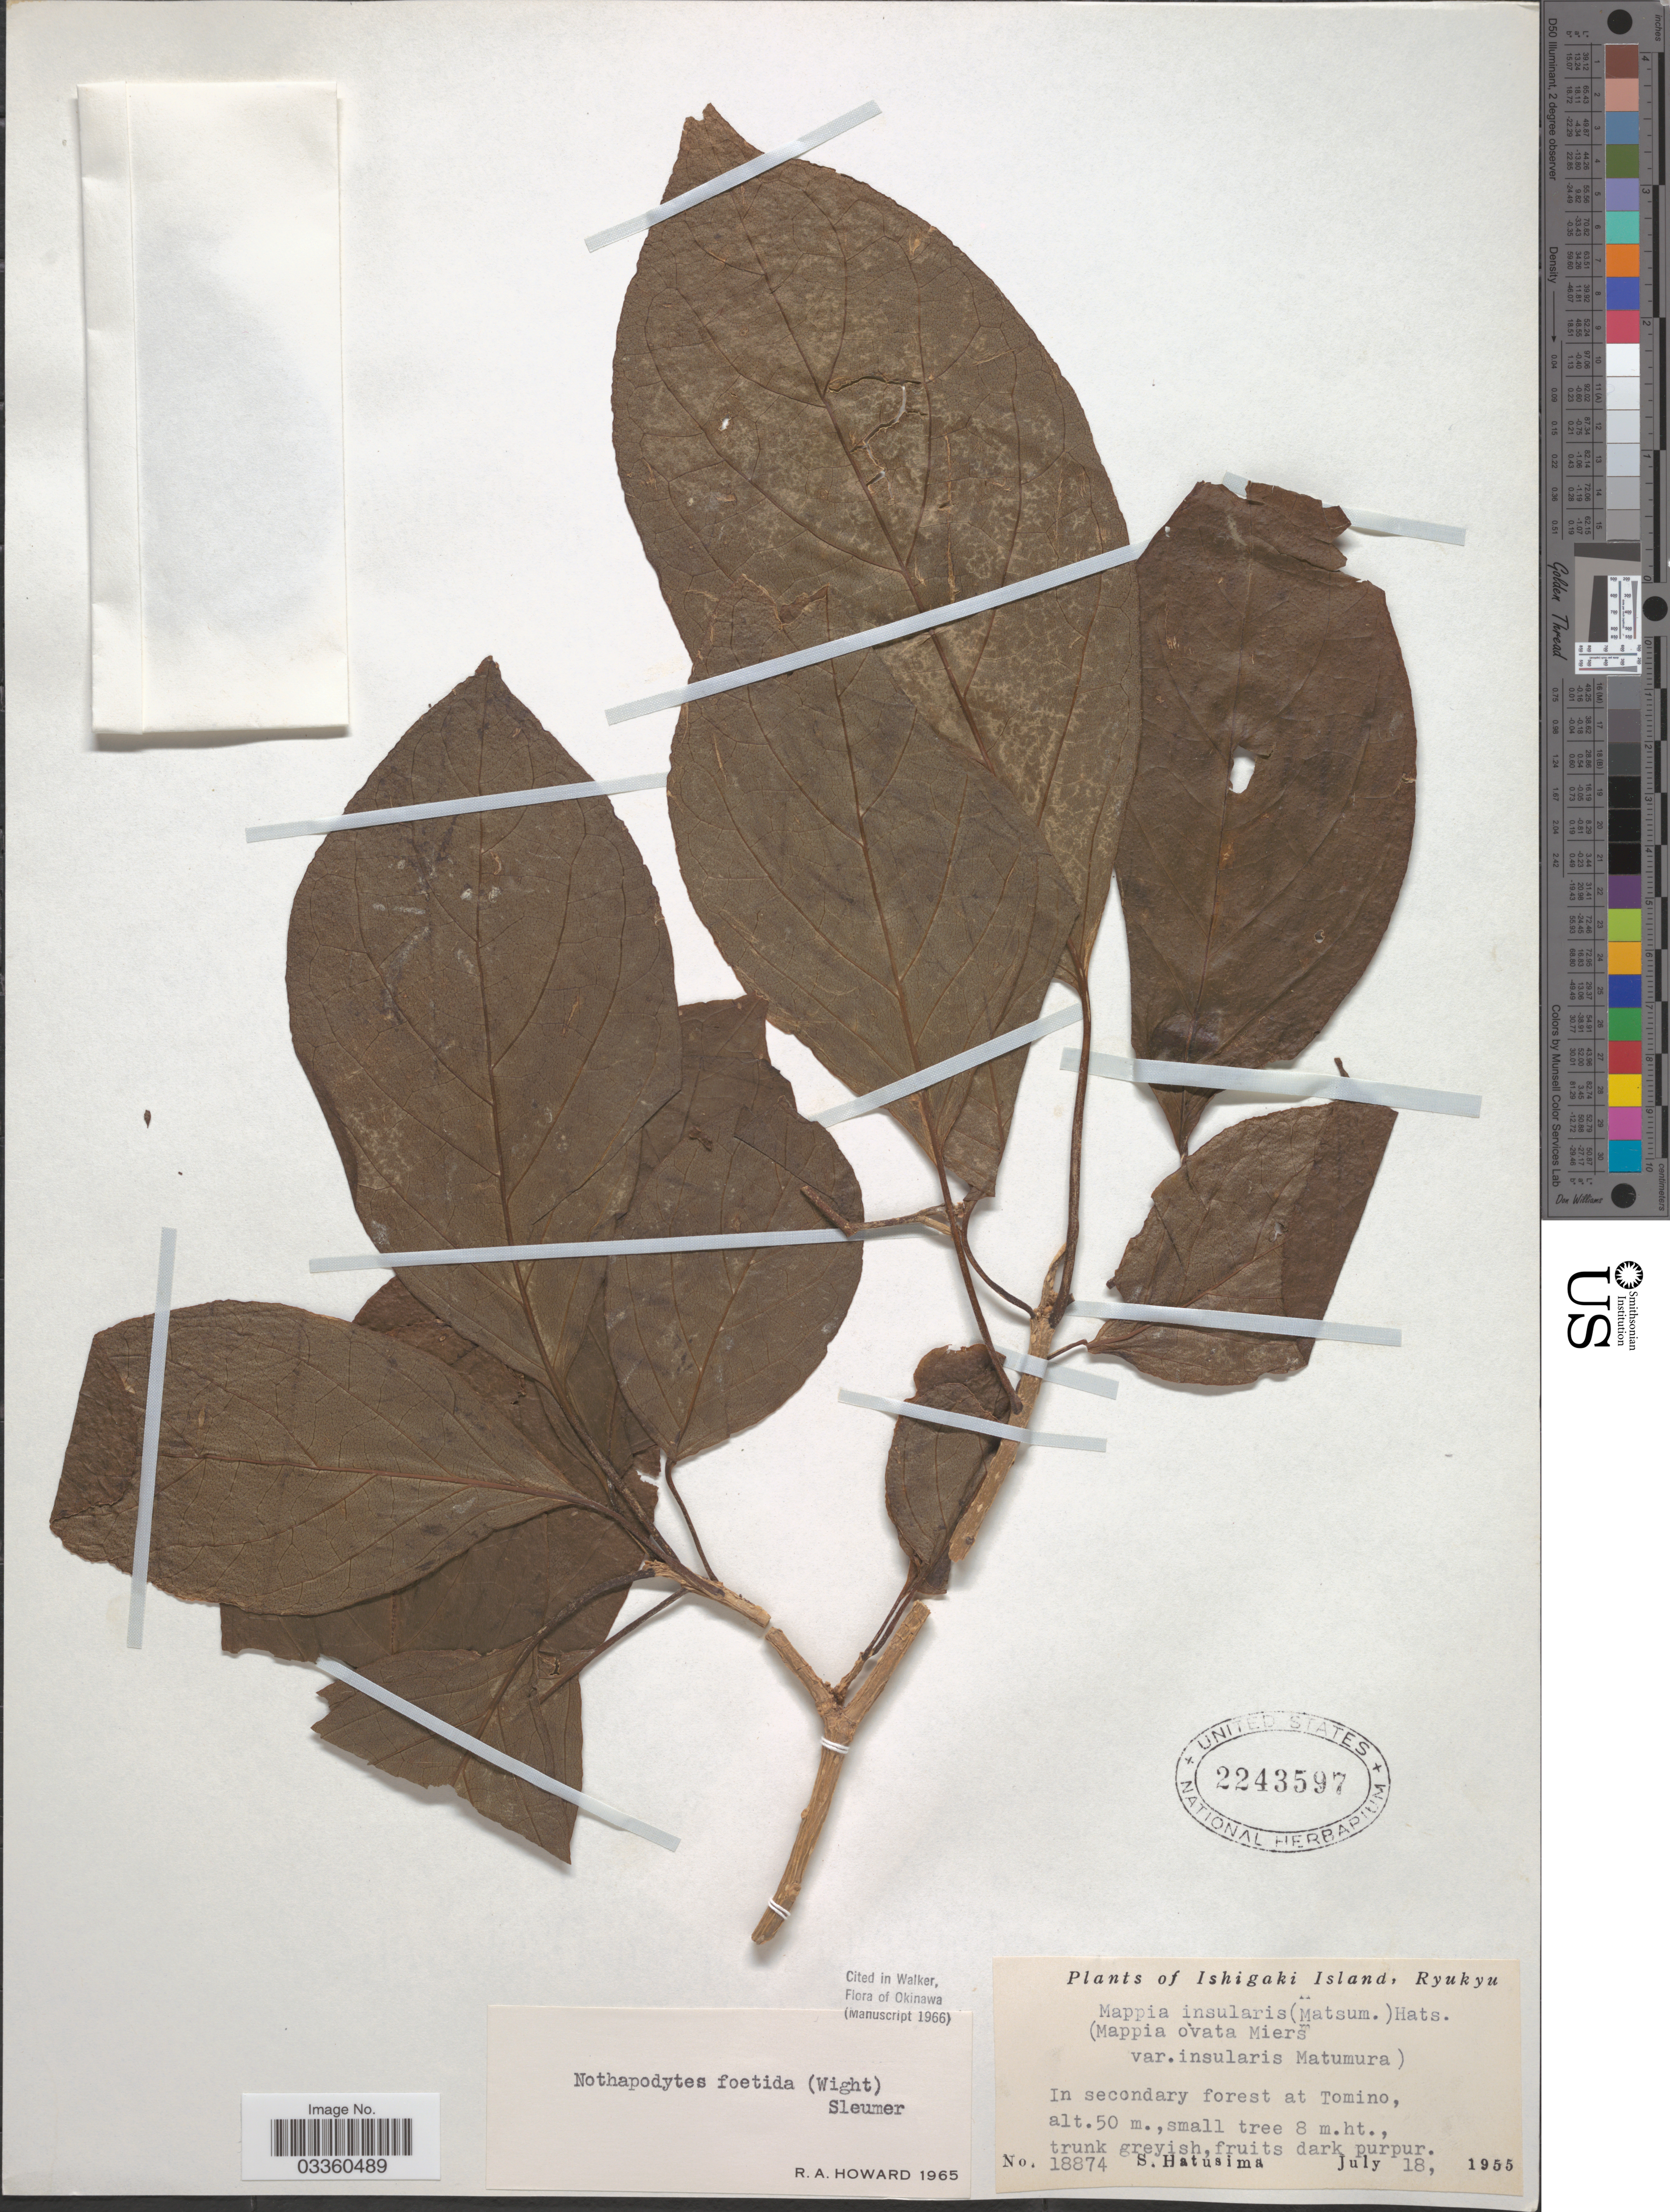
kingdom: Plantae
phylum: Tracheophyta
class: Magnoliopsida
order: Icacinales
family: Icacinaceae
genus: Nothapodytes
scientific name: Nothapodytes foetida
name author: (Wight) Sleumer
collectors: S. Hatusima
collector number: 18874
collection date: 1955-07-18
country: Japan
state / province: Okinawa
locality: Ishigaki Island, Ryukyu. In secondary forest at Tomino.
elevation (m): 50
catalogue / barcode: US 2243597